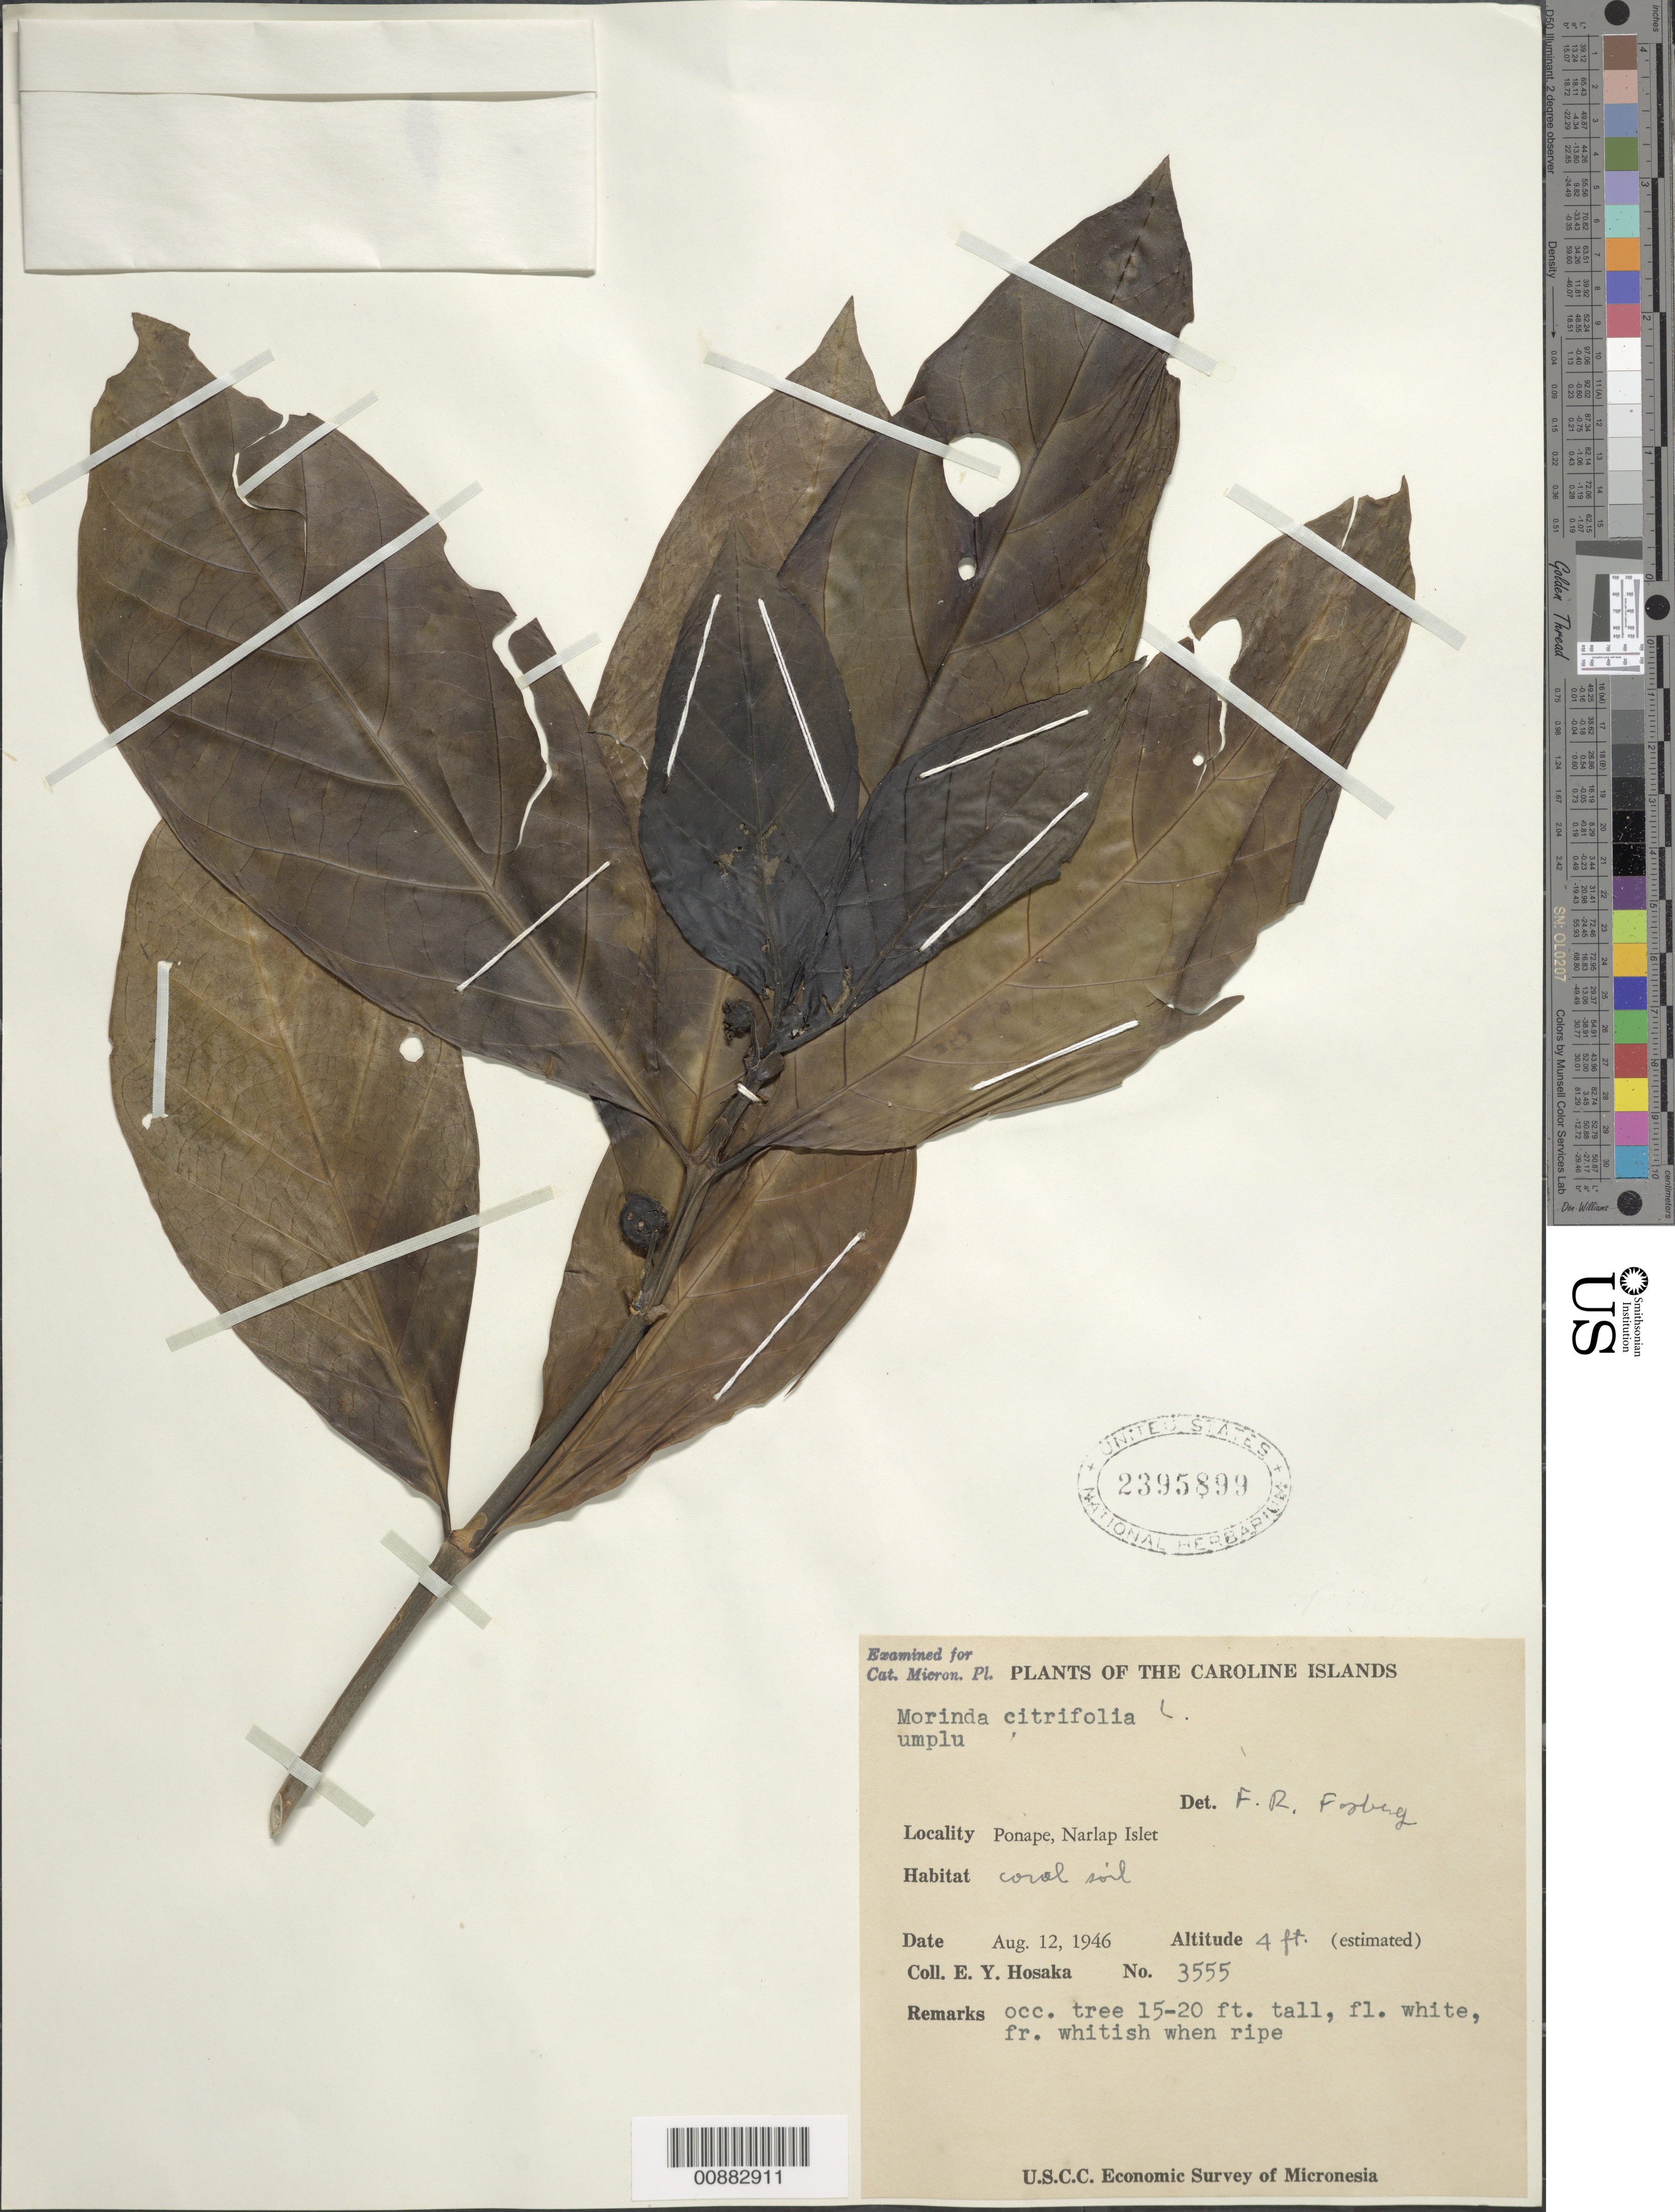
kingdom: Plantae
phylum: Tracheophyta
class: Magnoliopsida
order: Gentianales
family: Rubiaceae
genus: Morinda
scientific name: Morinda citrifolia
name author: L.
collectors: E. Y. Hosaka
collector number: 3555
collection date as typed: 12 Aug 1946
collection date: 1946-08-12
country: Micronesia, Federated States of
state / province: Pohnpei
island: Pohnpei [Ponape]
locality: Narlap Islet.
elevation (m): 1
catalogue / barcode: US 2395899